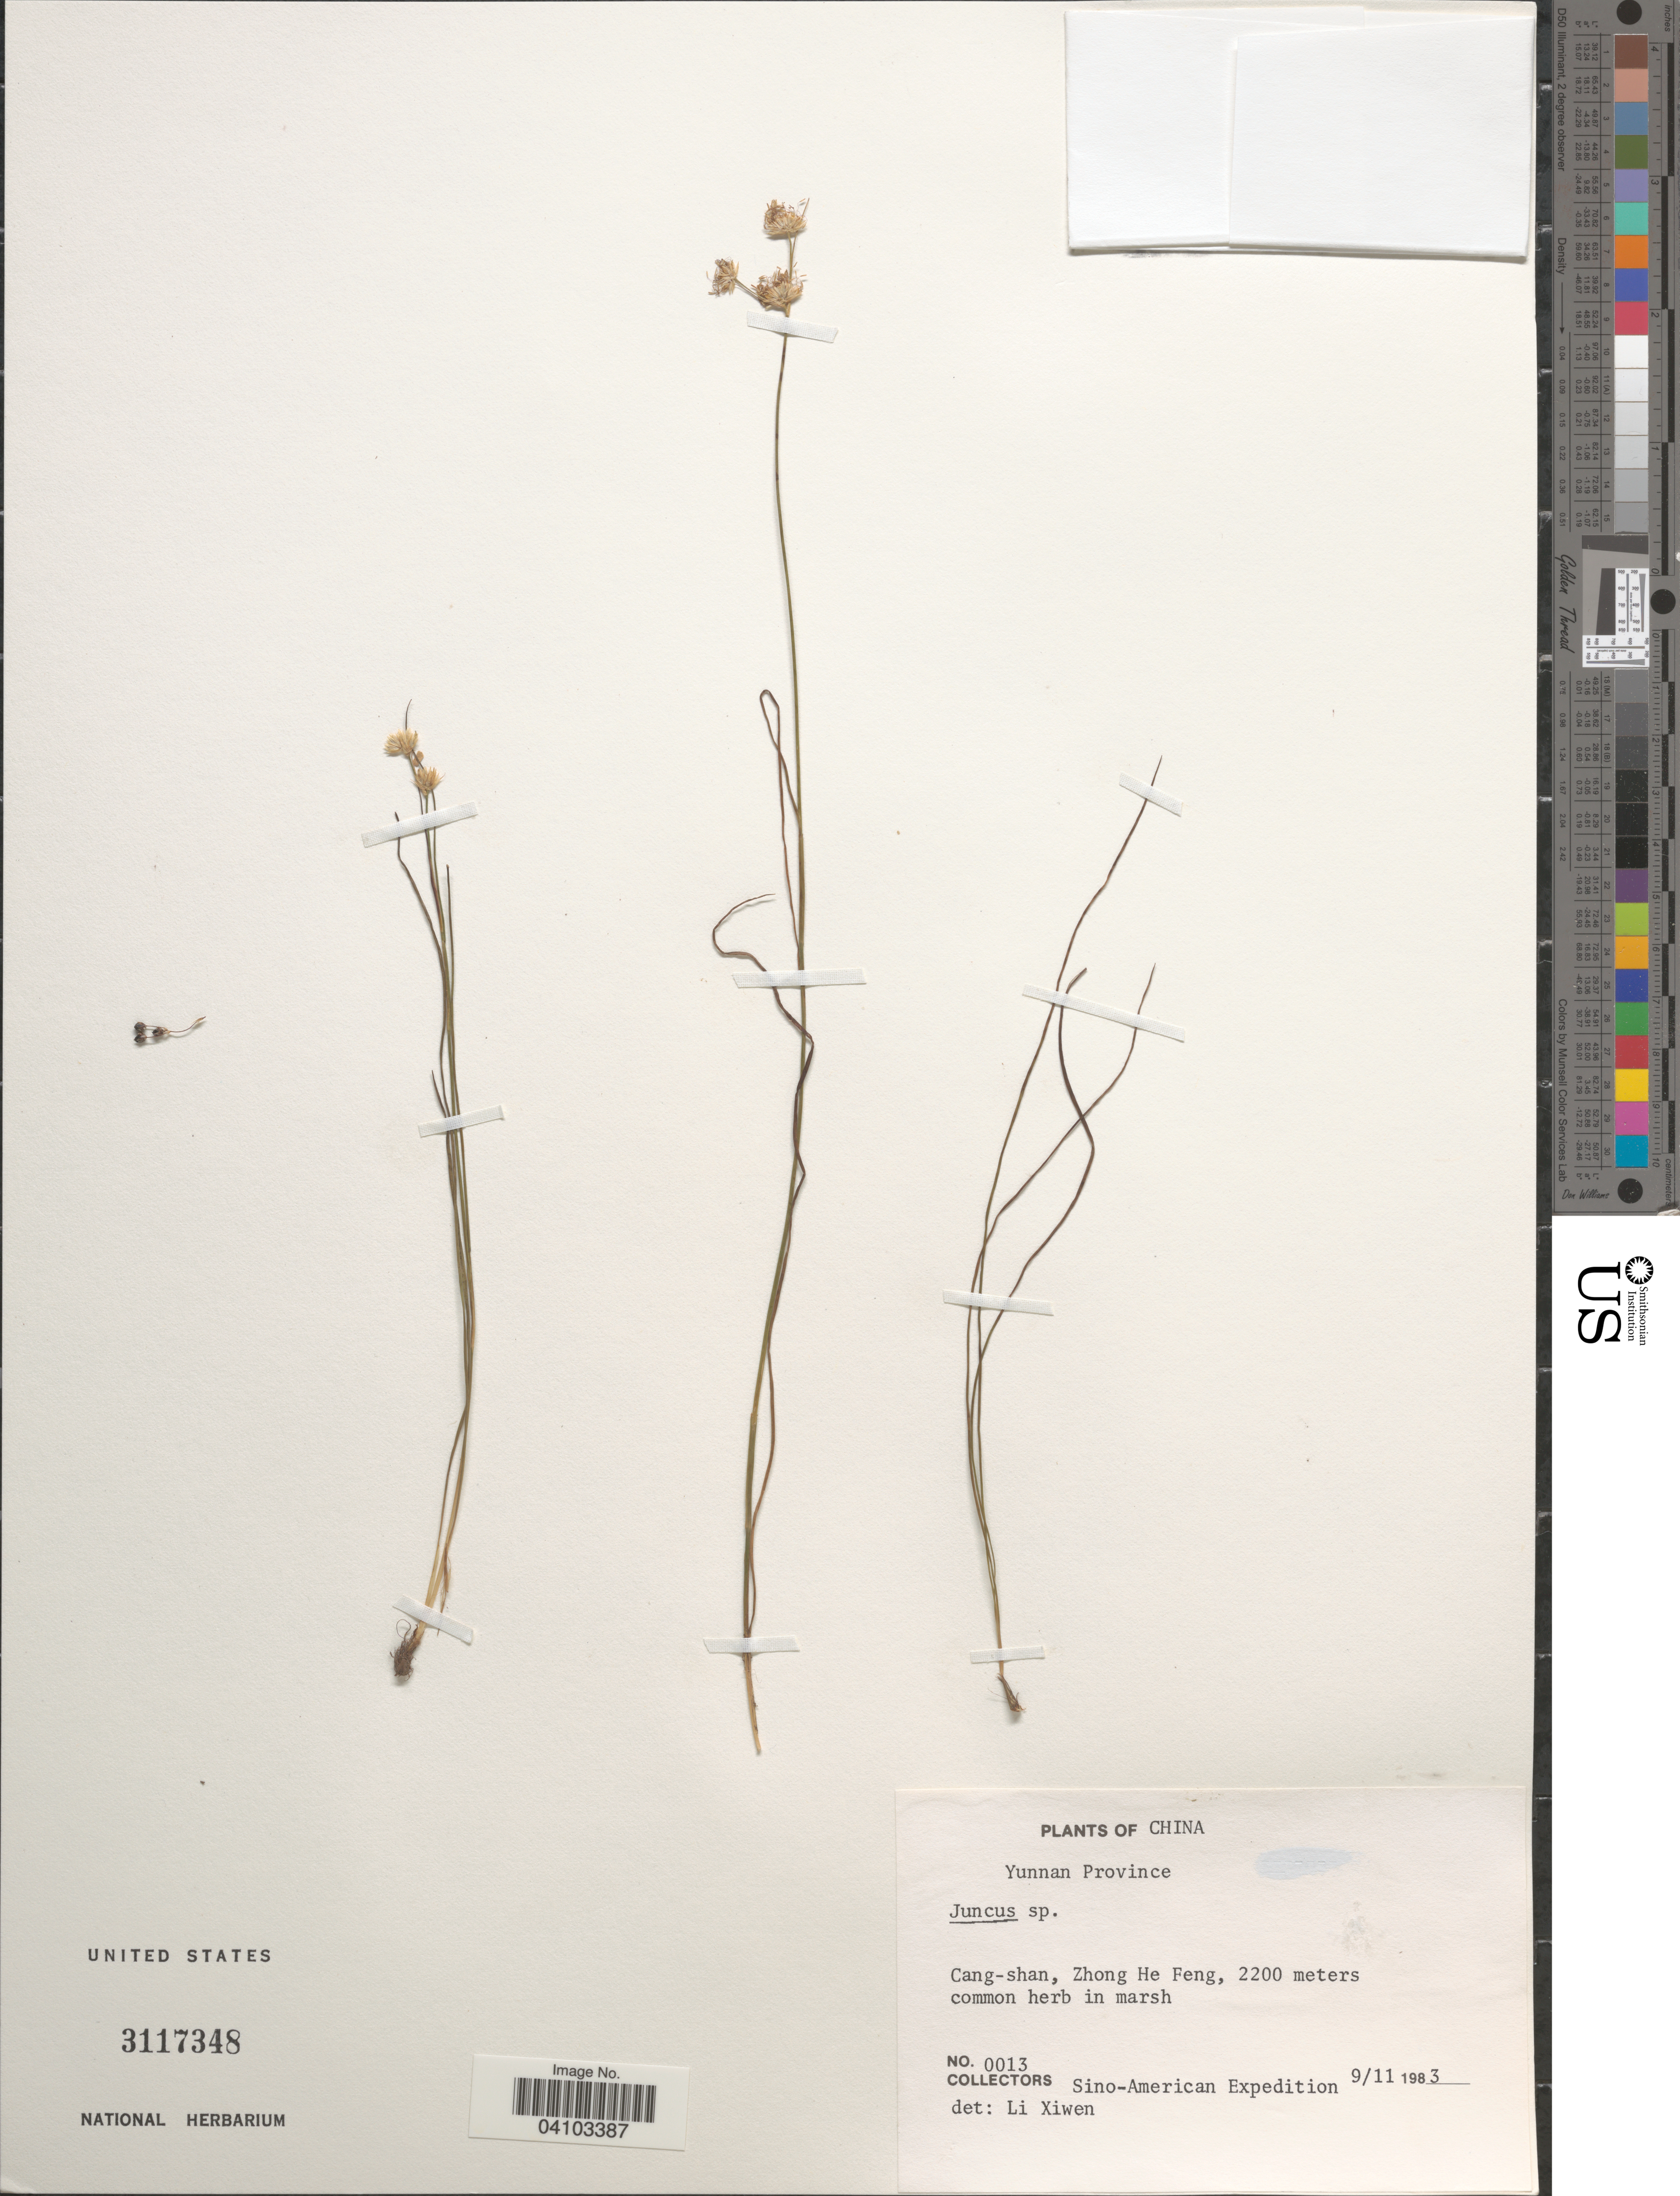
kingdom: Plantae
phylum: Tracheophyta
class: Liliopsida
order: Poales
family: Juncaceae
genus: Juncus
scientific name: Juncus sp.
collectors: Sino-American Expedition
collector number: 0013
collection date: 1983-11-09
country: China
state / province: Yunnan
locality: Cang-shan, Zhong He Feng.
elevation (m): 2200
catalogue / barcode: US 3117348